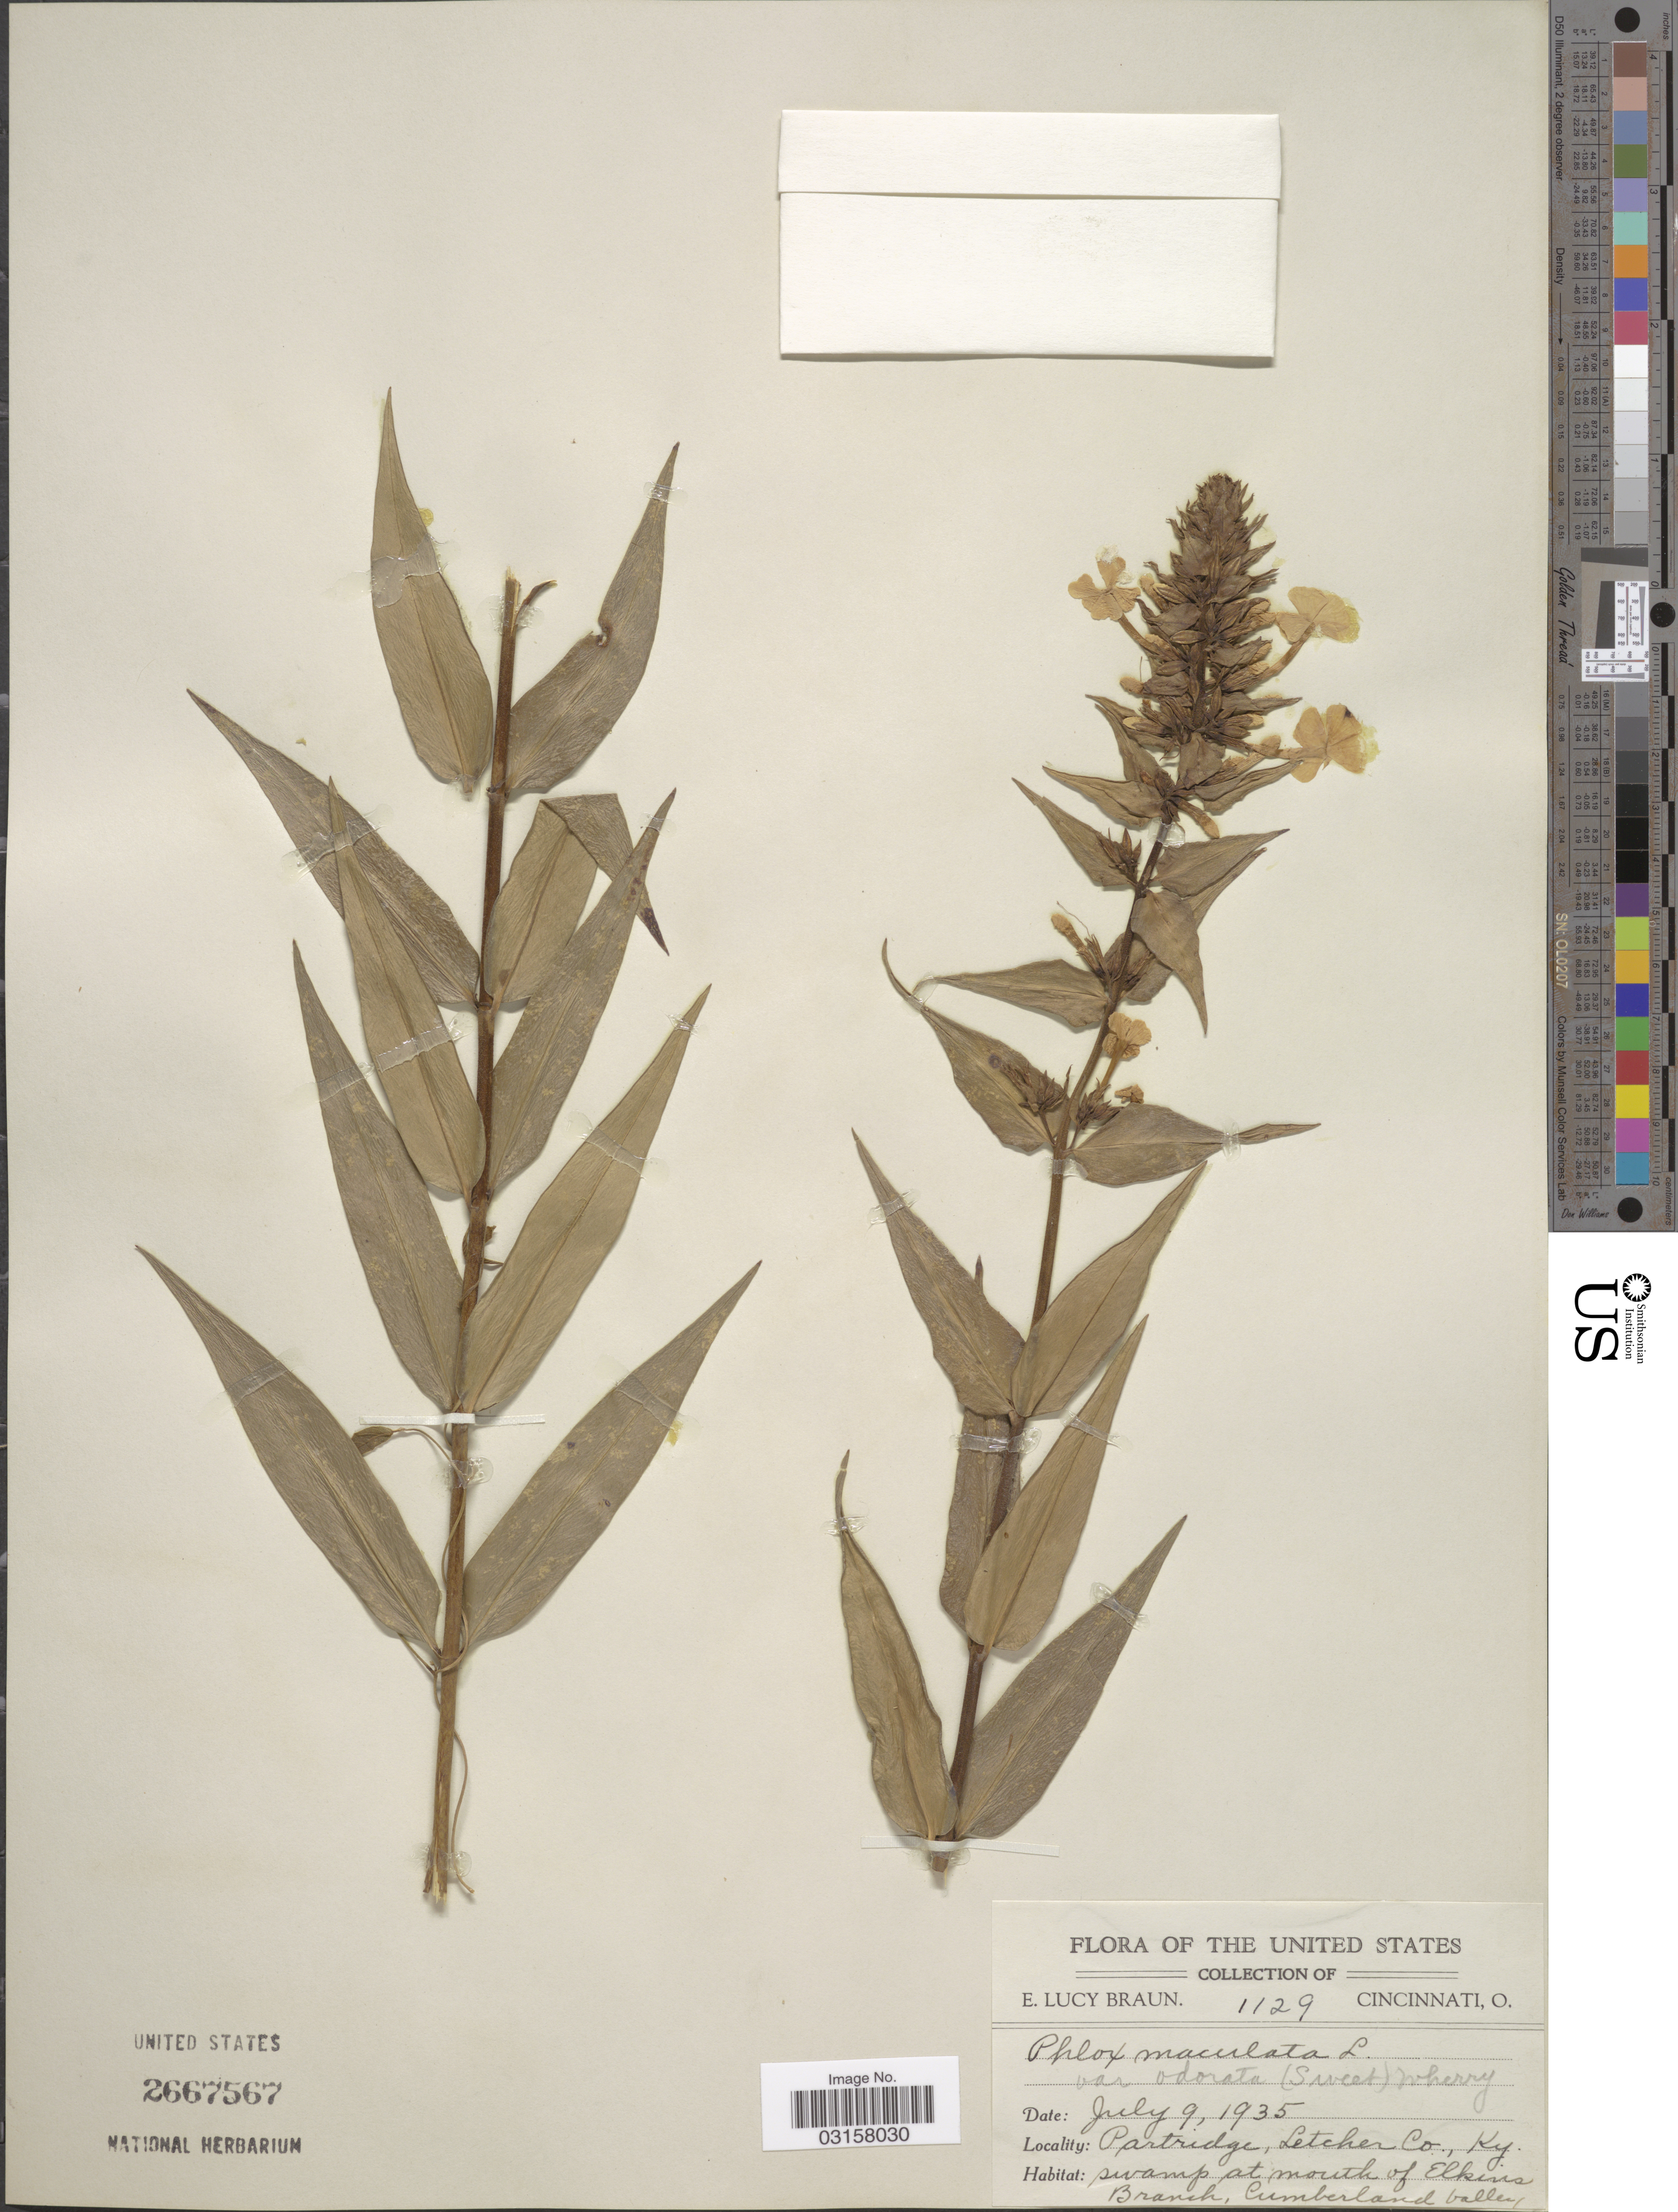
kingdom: Plantae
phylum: Tracheophyta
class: Magnoliopsida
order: Ericales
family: Polemoniaceae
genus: Phlox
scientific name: Phlox maculata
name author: L.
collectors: E. L. Braun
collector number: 1129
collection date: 1935-07-09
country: United States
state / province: Kentucky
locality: Partridge, Letcher Co., swamp at mouth of Elkins Branch, Cumberland Valley.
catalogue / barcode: US 2667567